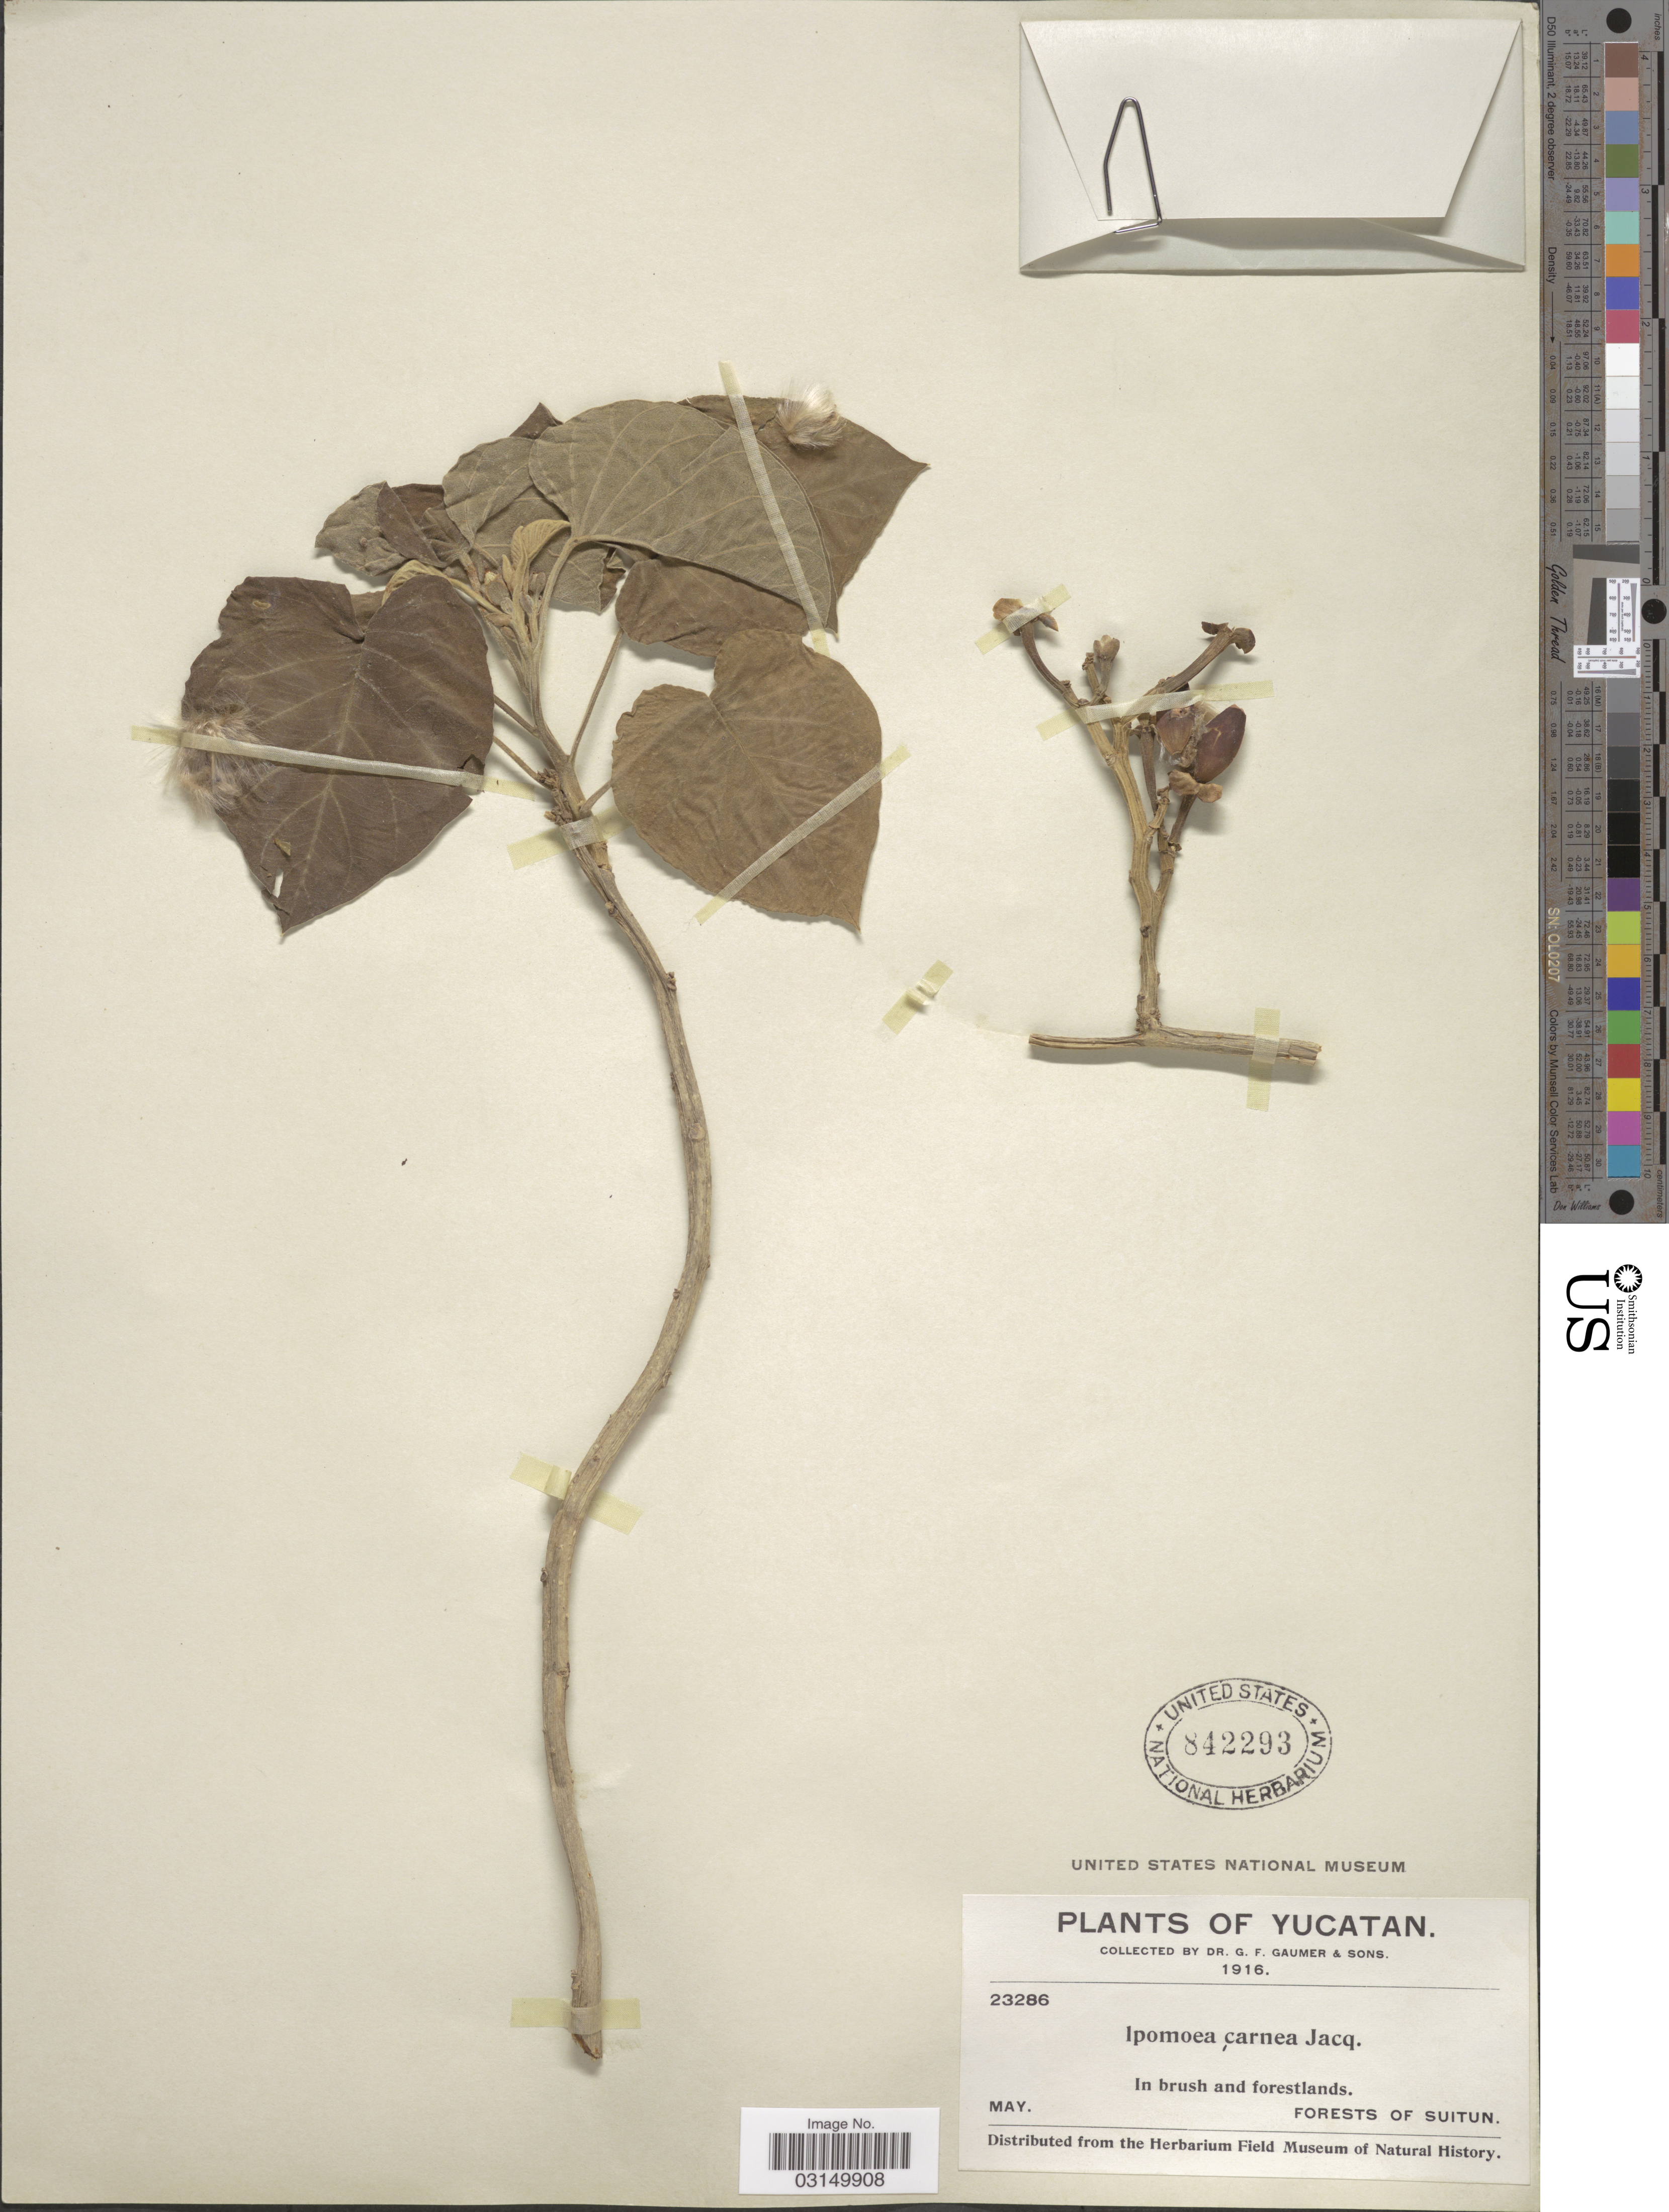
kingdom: Plantae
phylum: Tracheophyta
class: Magnoliopsida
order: Solanales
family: Convolvulaceae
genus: Ipomoea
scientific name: Ipomoea carnea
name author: Jacq.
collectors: G. F. Gaumer & Sons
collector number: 23286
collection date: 1916-05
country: Mexico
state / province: Yucatán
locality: Forests of Suitun.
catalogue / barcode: US 842293